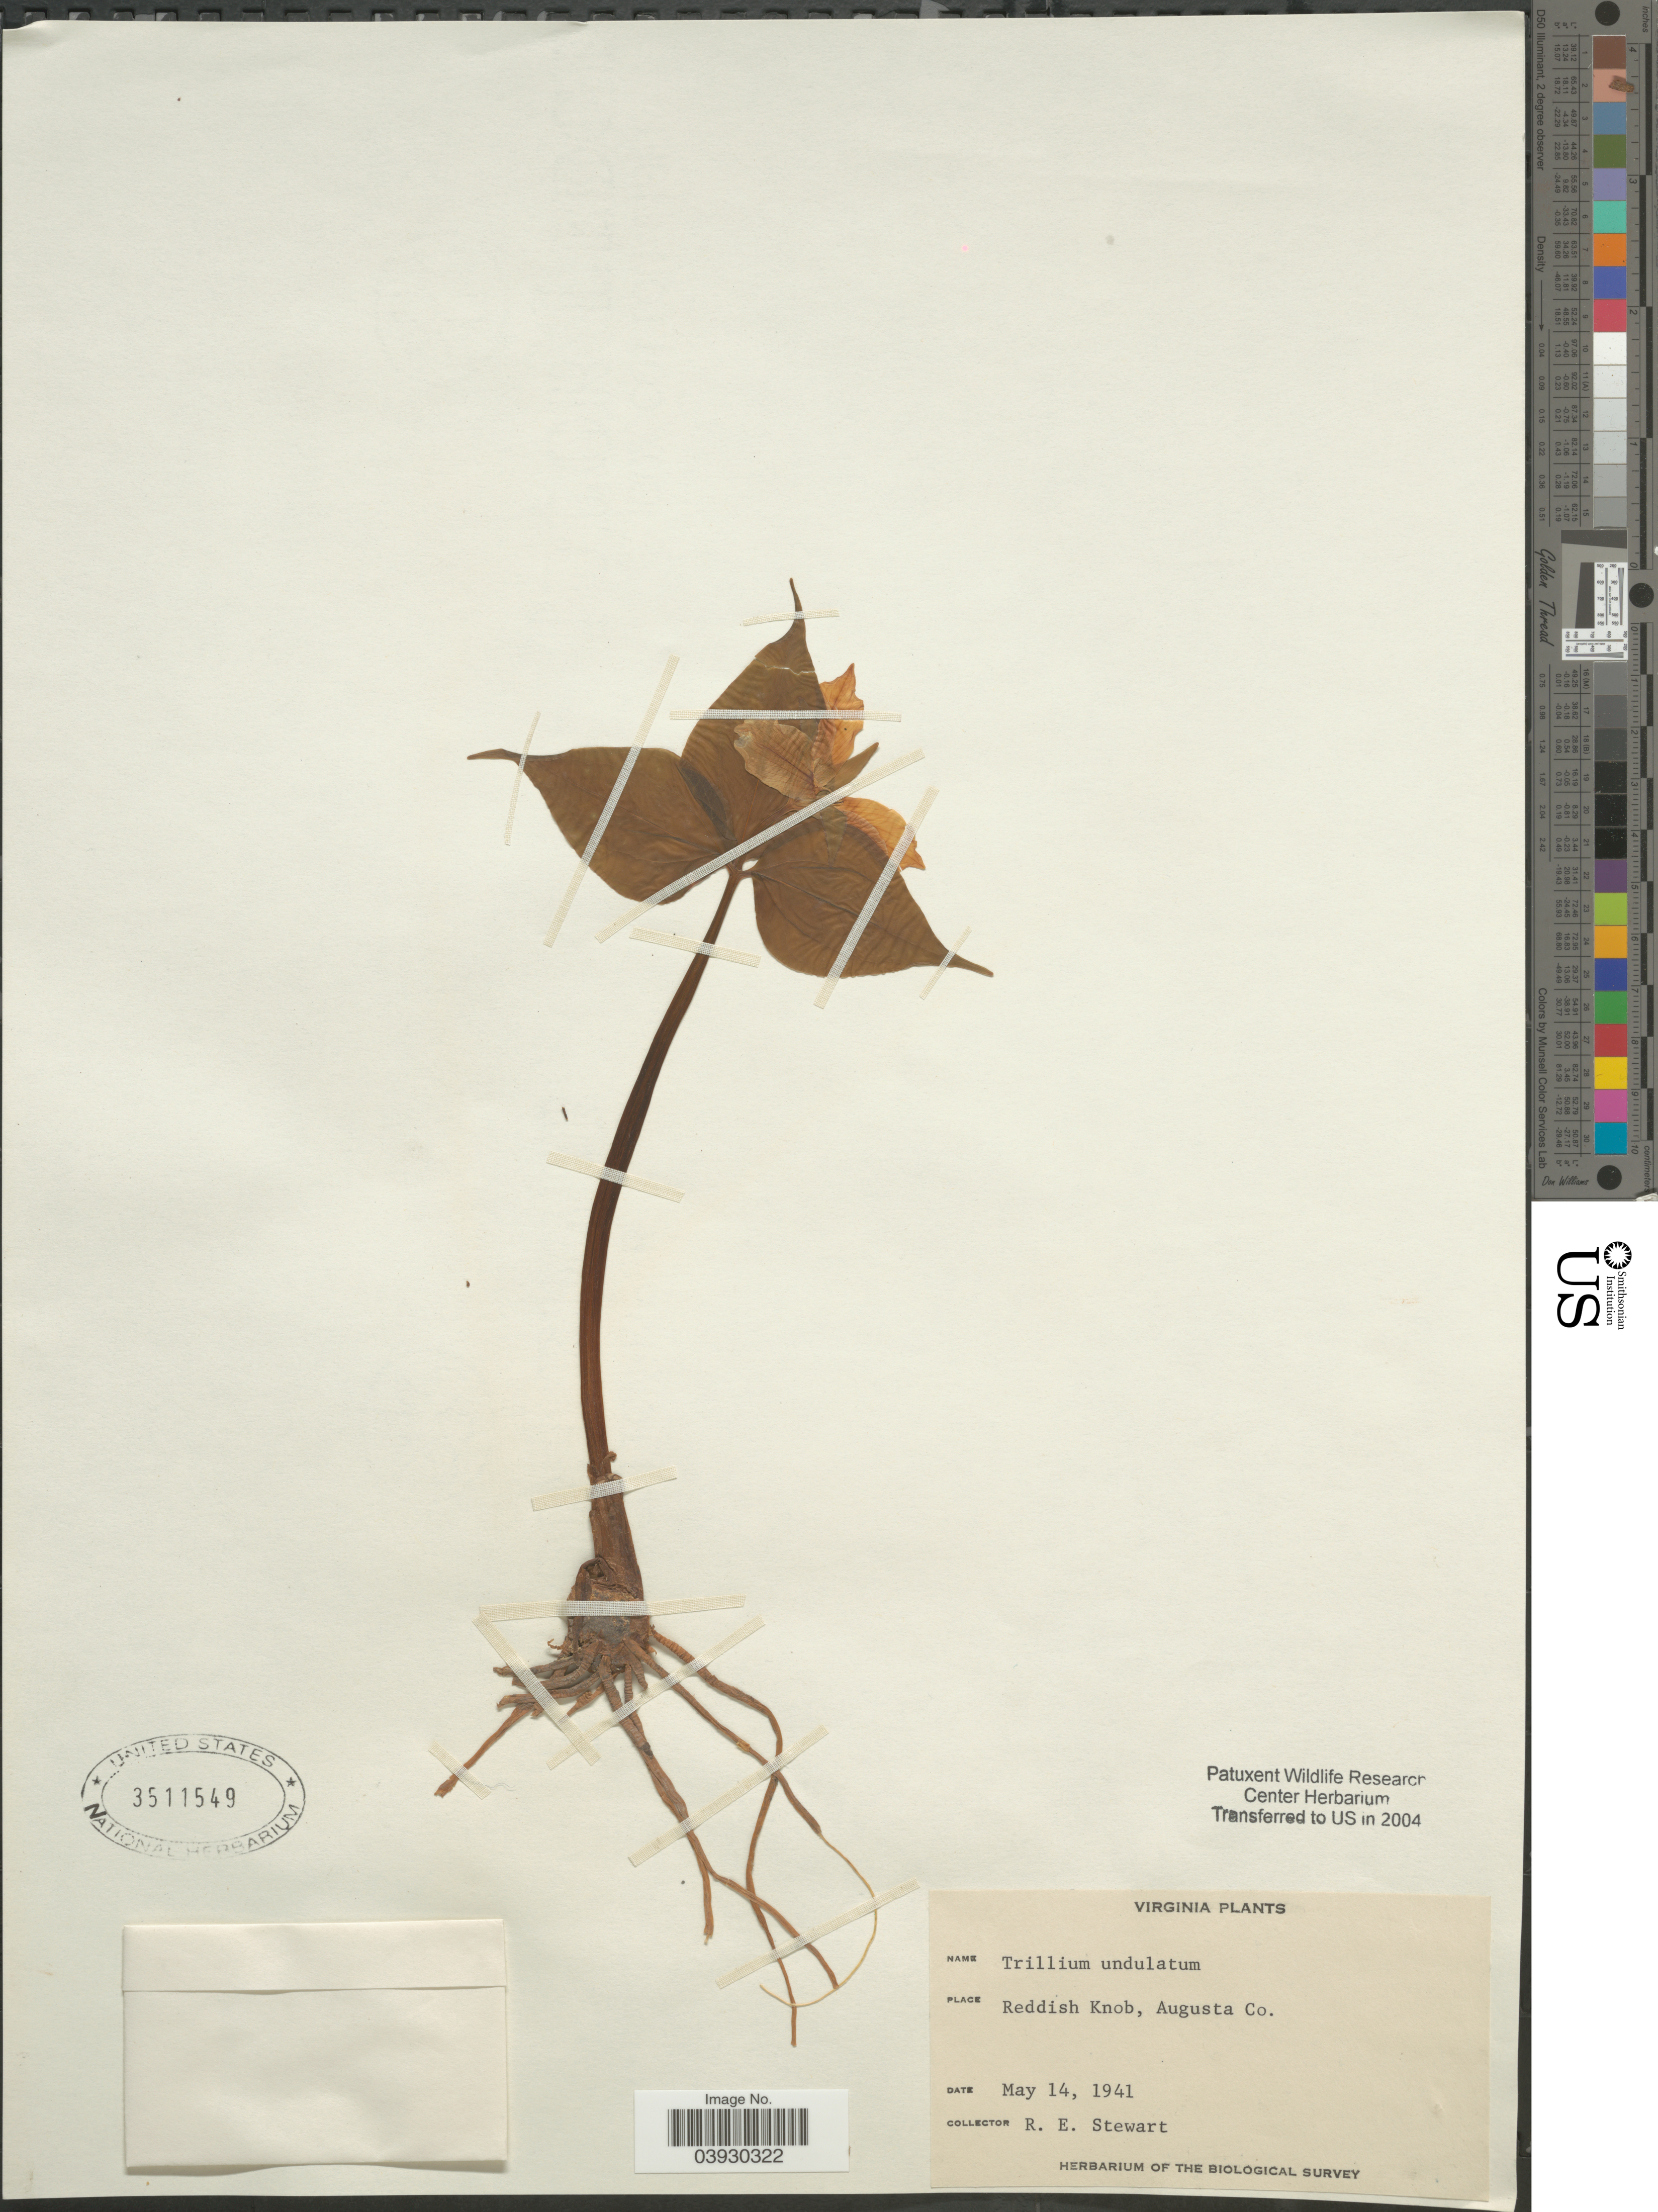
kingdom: Plantae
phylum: Tracheophyta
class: Liliopsida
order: Liliales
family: Melanthiaceae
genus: Trillium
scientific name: Trillium undulatum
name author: Willd.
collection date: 1941-05-14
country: United States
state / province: Virginia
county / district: Augusta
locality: Reddish Knob, Augusta Co.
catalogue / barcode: US 3511549